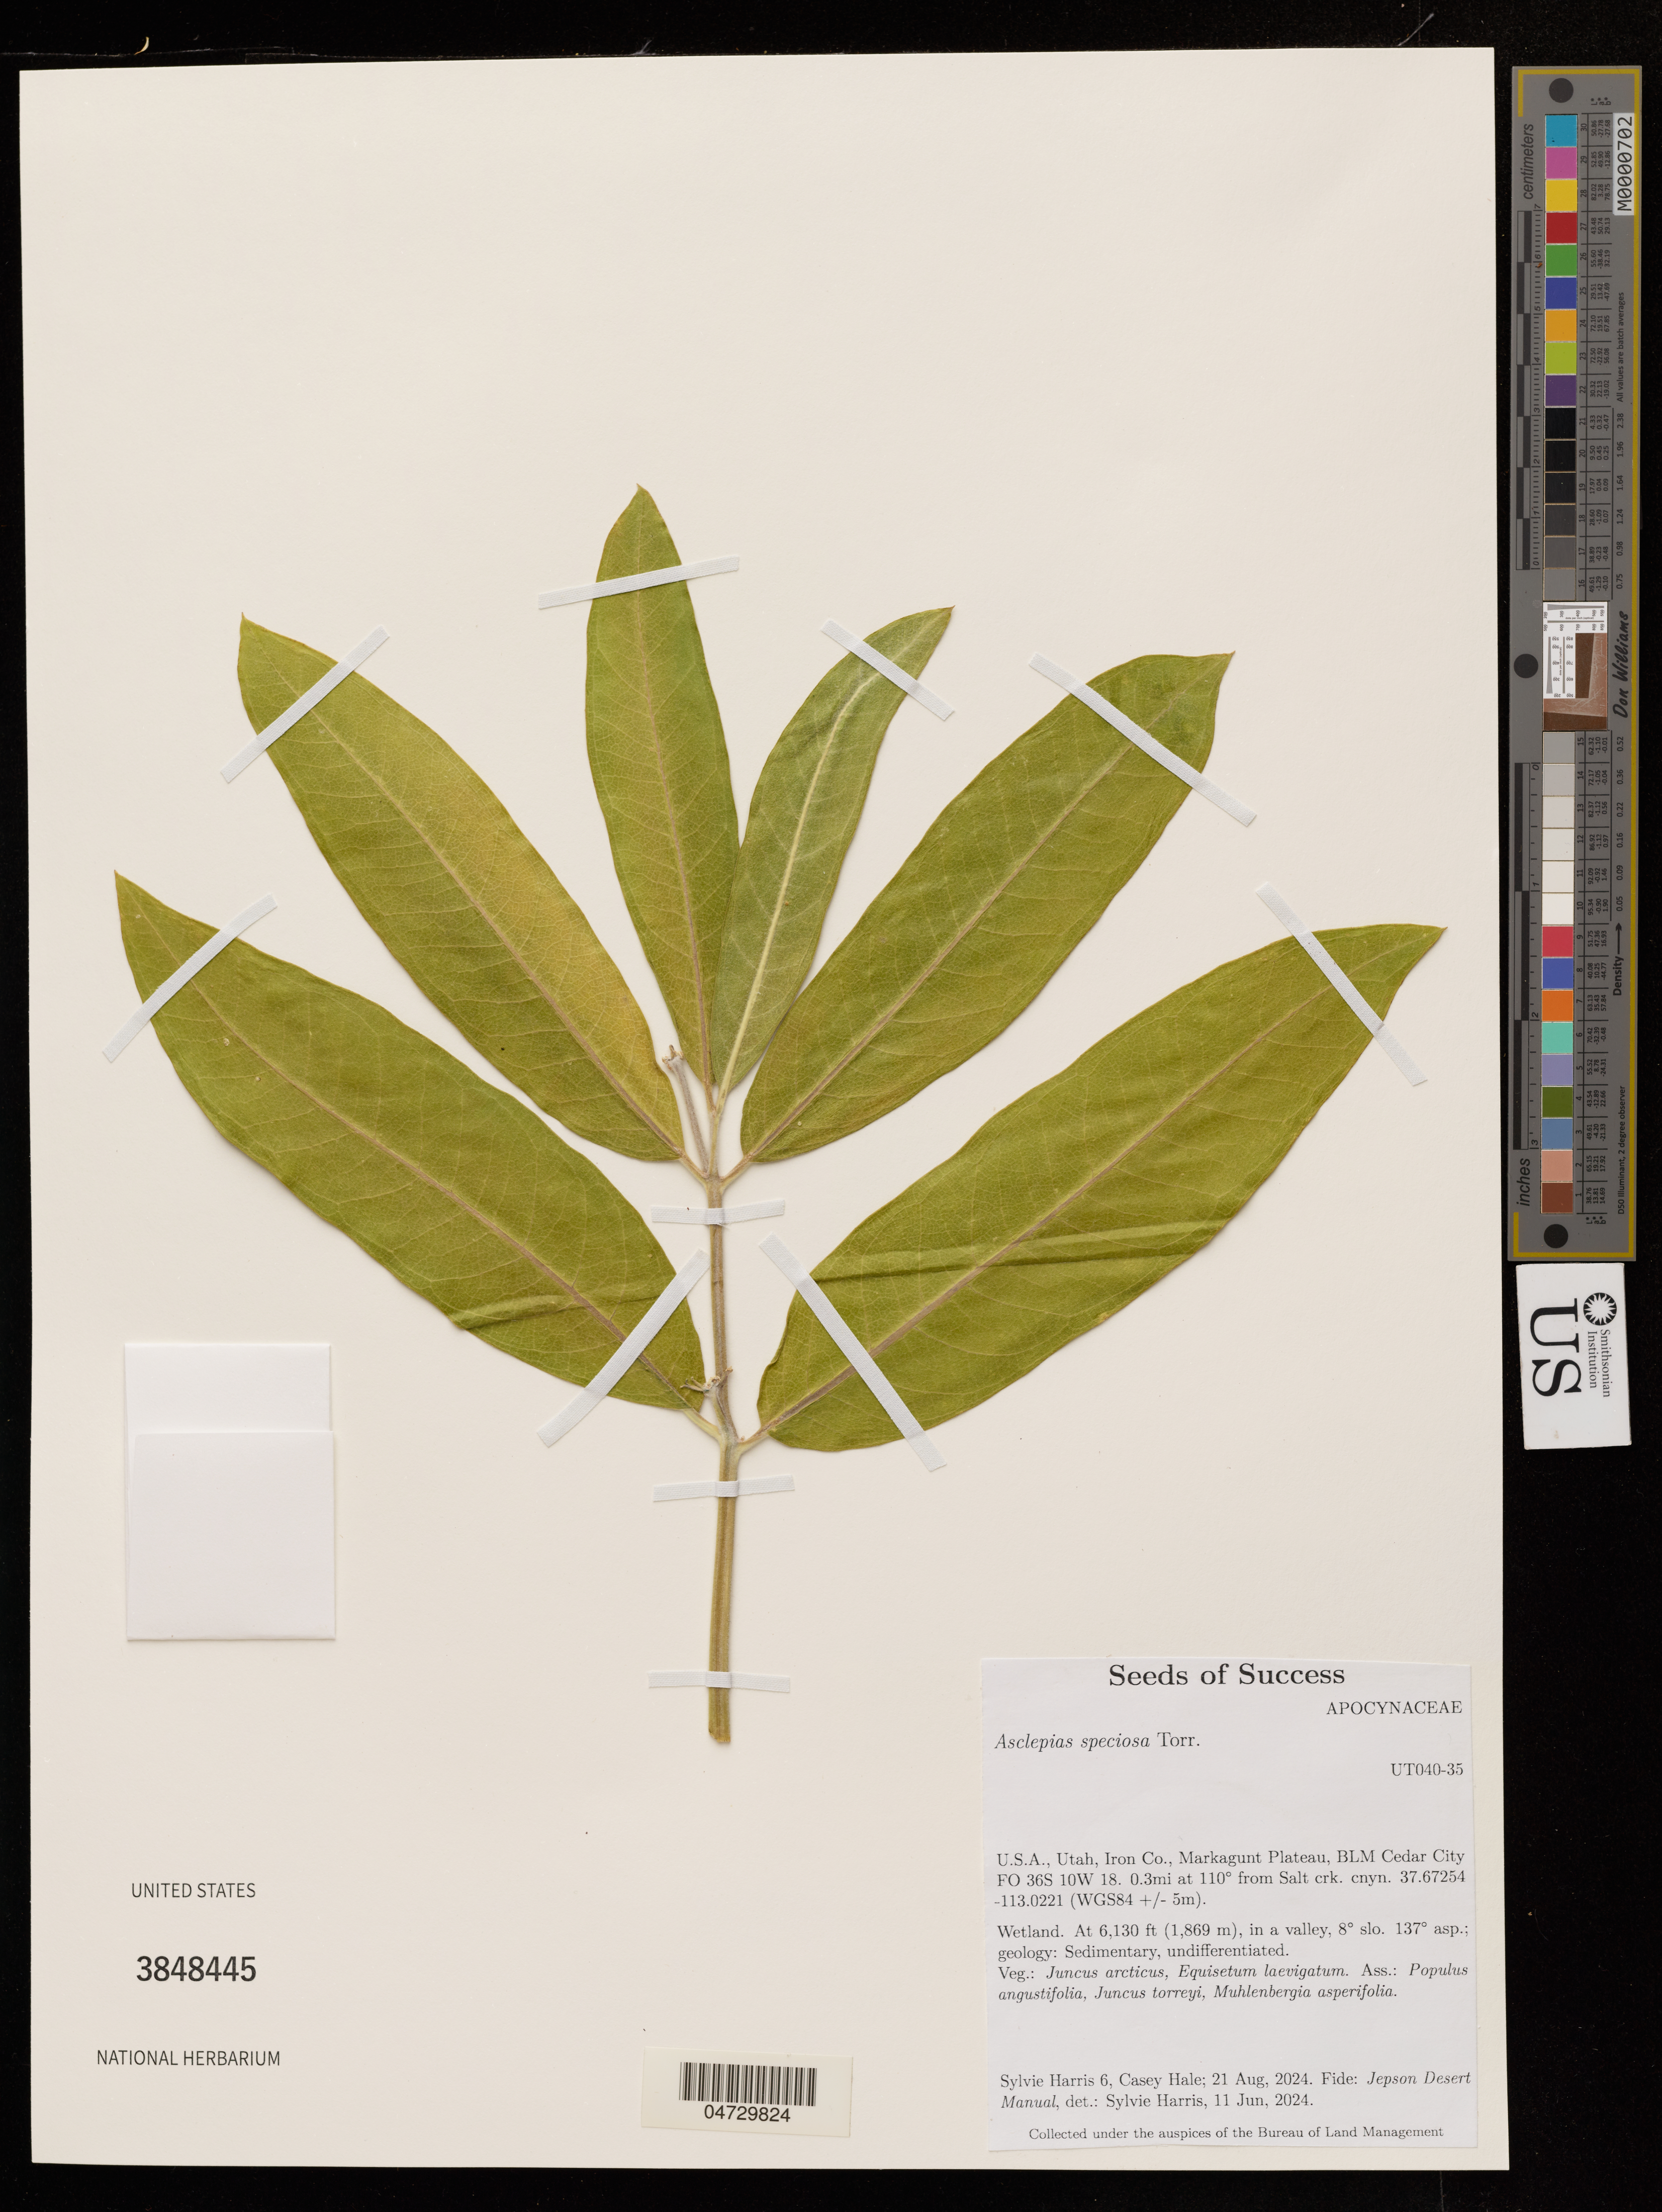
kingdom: Plantae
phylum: Tracheophyta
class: Magnoliopsida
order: Gentianales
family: Apocynaceae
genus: Asclepias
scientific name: Asclepias speciosa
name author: Torr.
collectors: S. Harris & C. Hale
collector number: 6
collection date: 2024-08-21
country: United States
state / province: Utah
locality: Iron Co., Markagunt Plateau, BLM Cedar City FO 36S 10W 18. 0.3mi at 110° from Salt crk. cnyn. (WGS84 +/- 5m).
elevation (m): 1869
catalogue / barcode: US 3848445